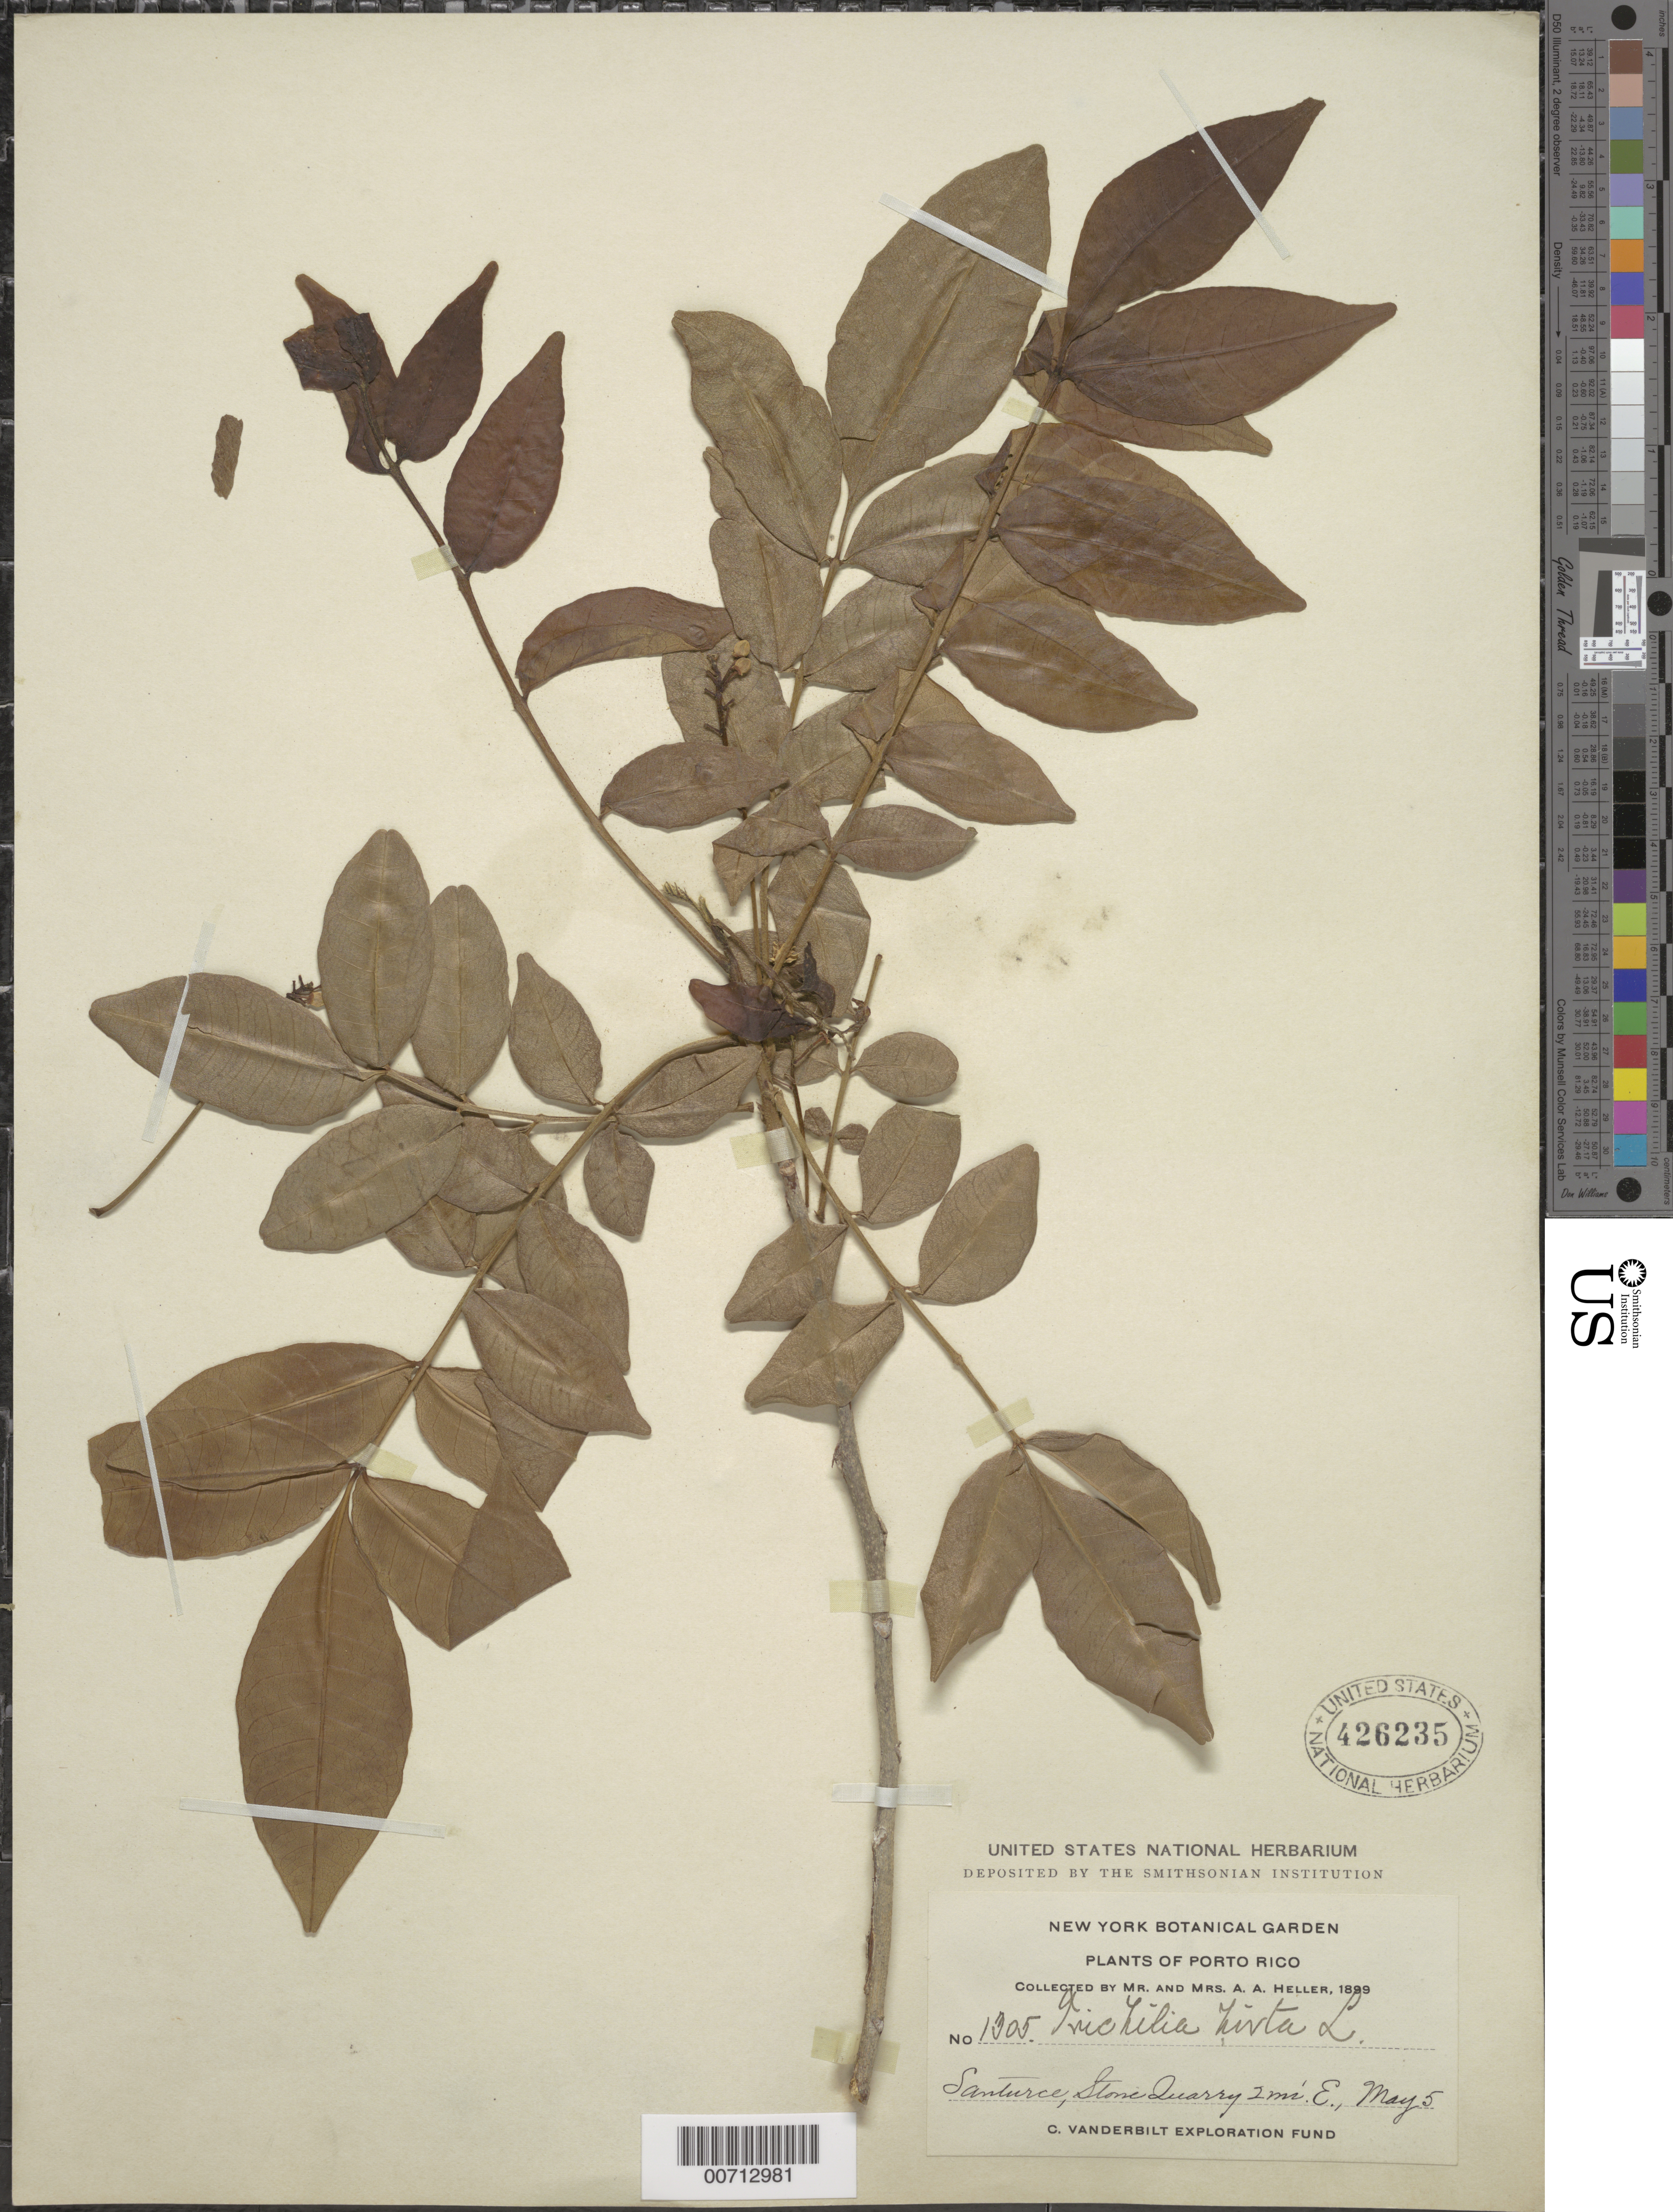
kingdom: Plantae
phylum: Tracheophyta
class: Magnoliopsida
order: Sapindales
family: Meliaceae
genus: Trichilia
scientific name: Trichilia hirta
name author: L.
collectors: A. A. Heller & -- Heller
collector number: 1305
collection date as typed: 05 May 1899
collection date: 1899-05-05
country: Puerto Rico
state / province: Santurce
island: Greater Antilles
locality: Stone Quarry 2 mi E of Santurce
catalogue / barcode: US 426235